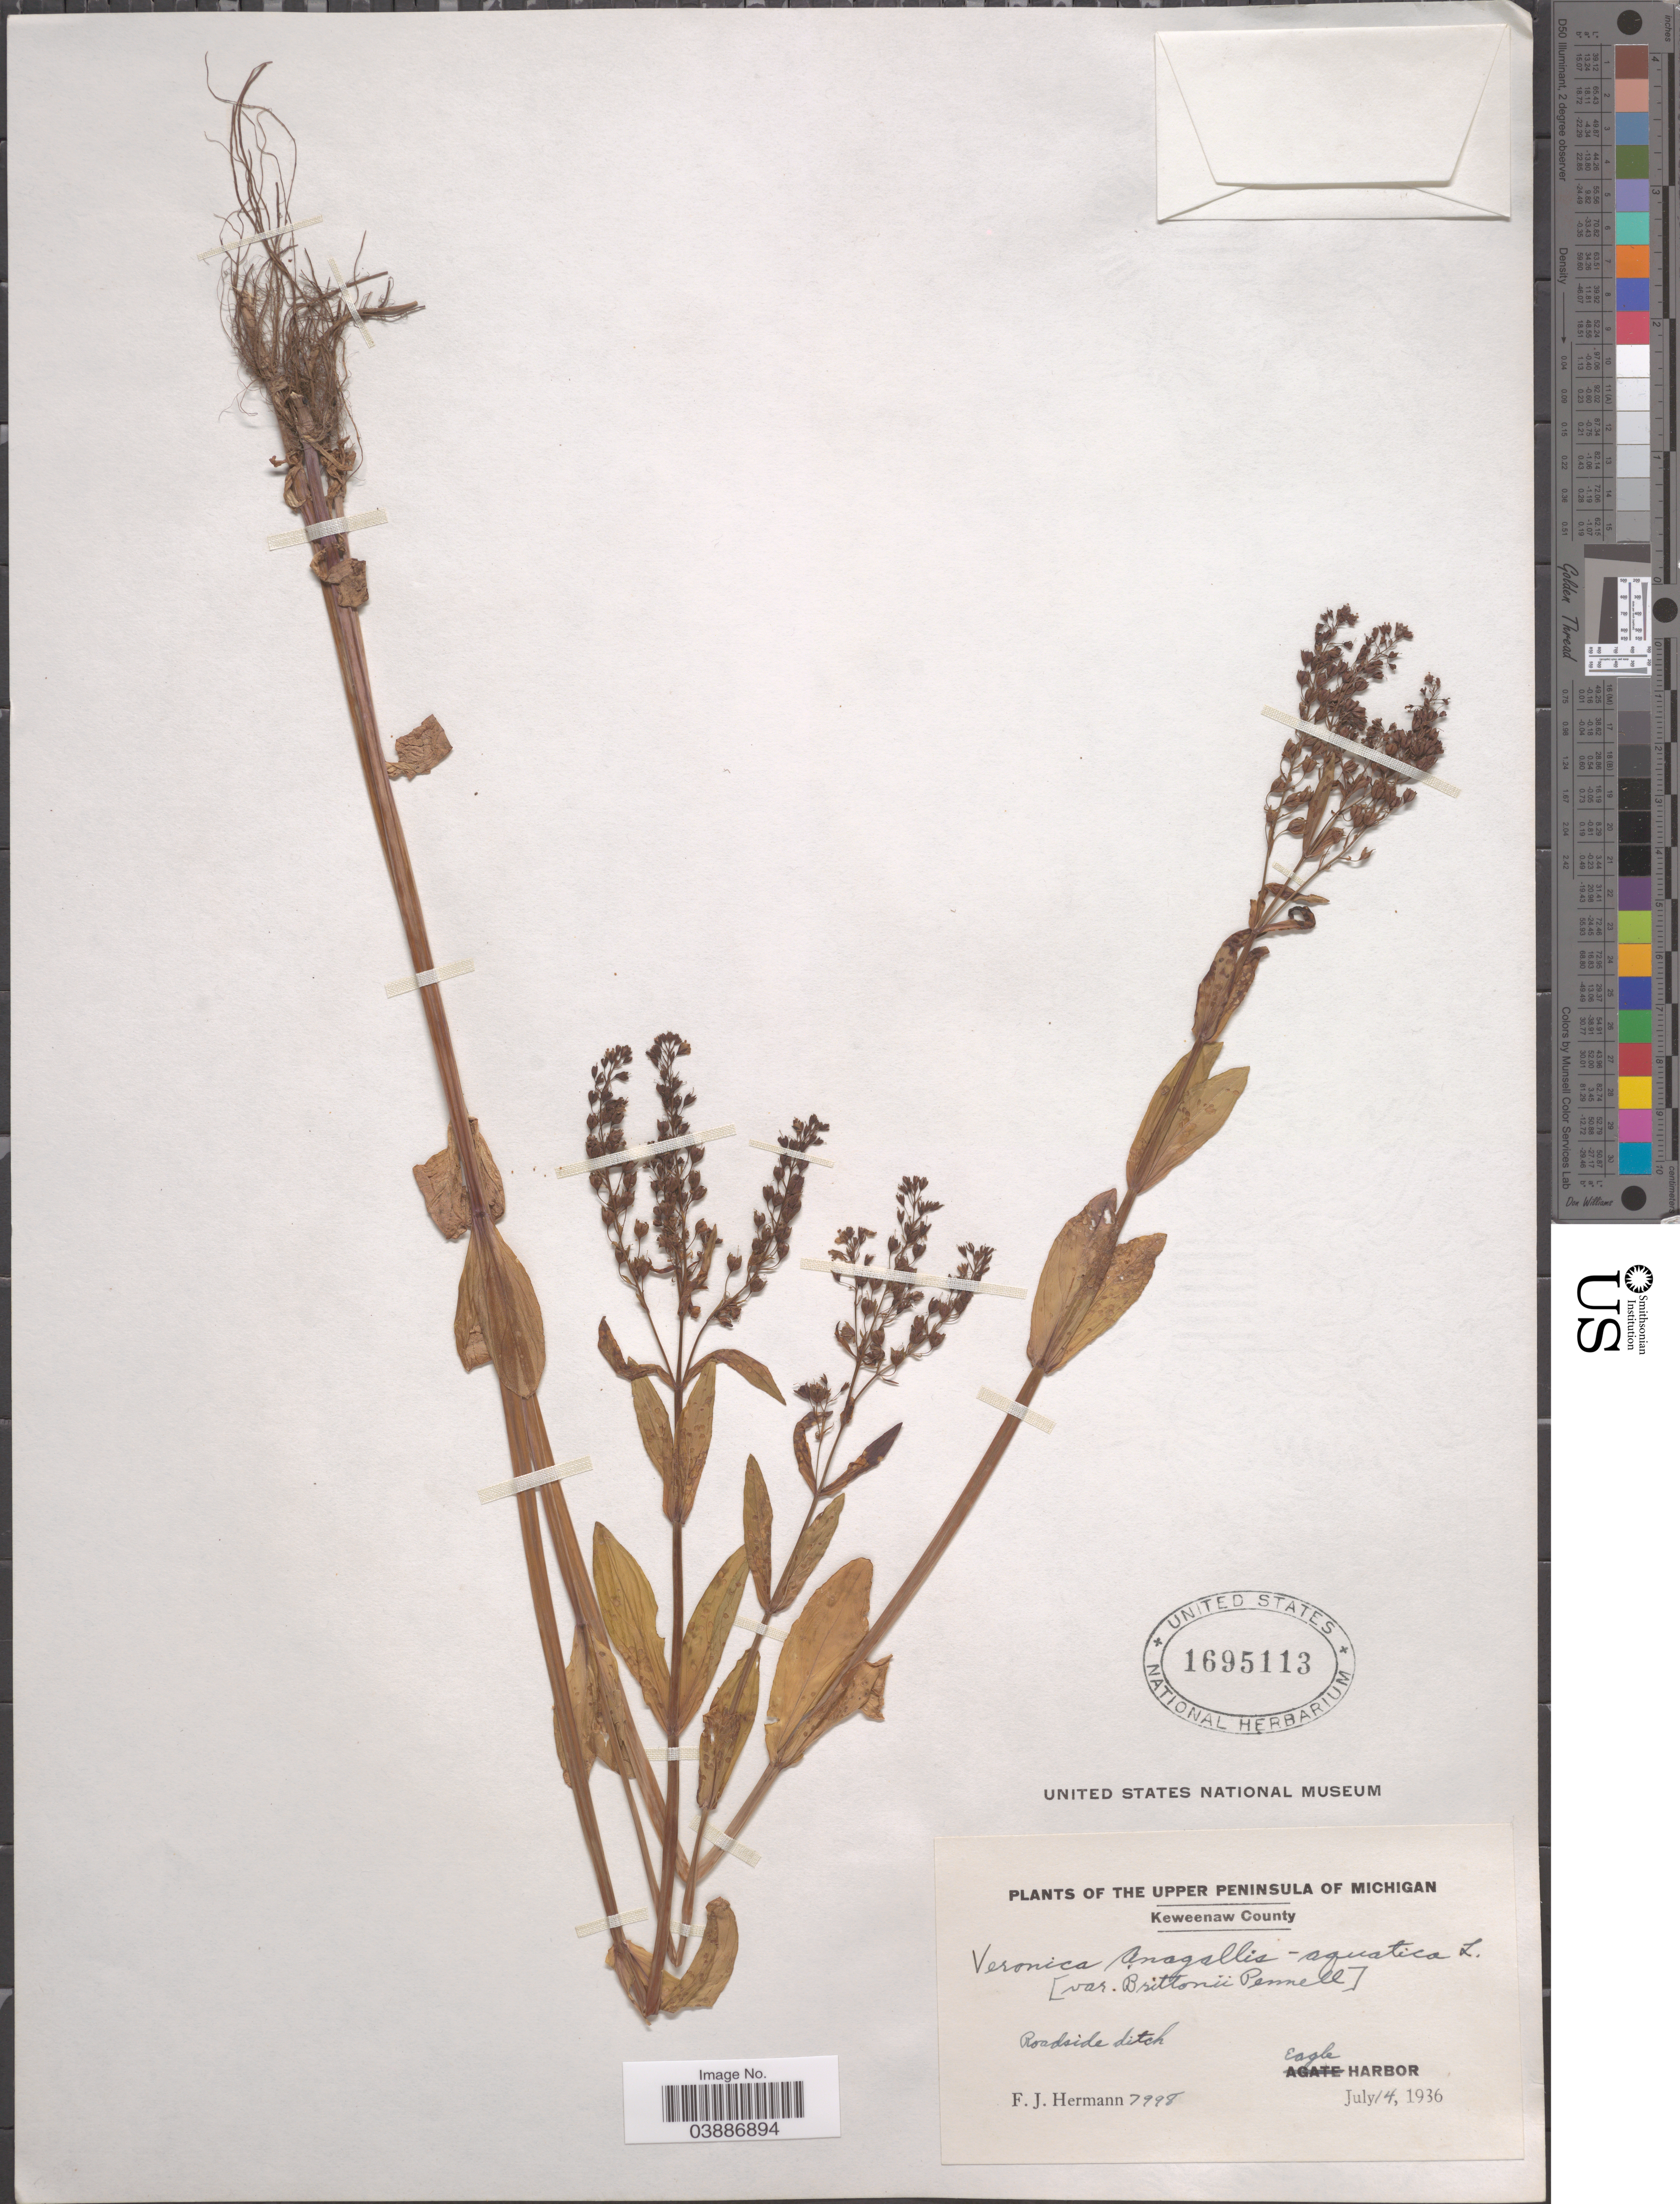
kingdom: Plantae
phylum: Tracheophyta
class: Magnoliopsida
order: Lamiales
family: Plantaginaceae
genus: Veronica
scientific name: Veronica anagallis-aquatica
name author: L.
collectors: F. J. Hermann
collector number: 7998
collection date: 1936-07-14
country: United States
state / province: Michigan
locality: The Upper Peninsula of Michigan. Keweenaw County. Roadside ditch. Eagle Harbor.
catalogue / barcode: US 1695113